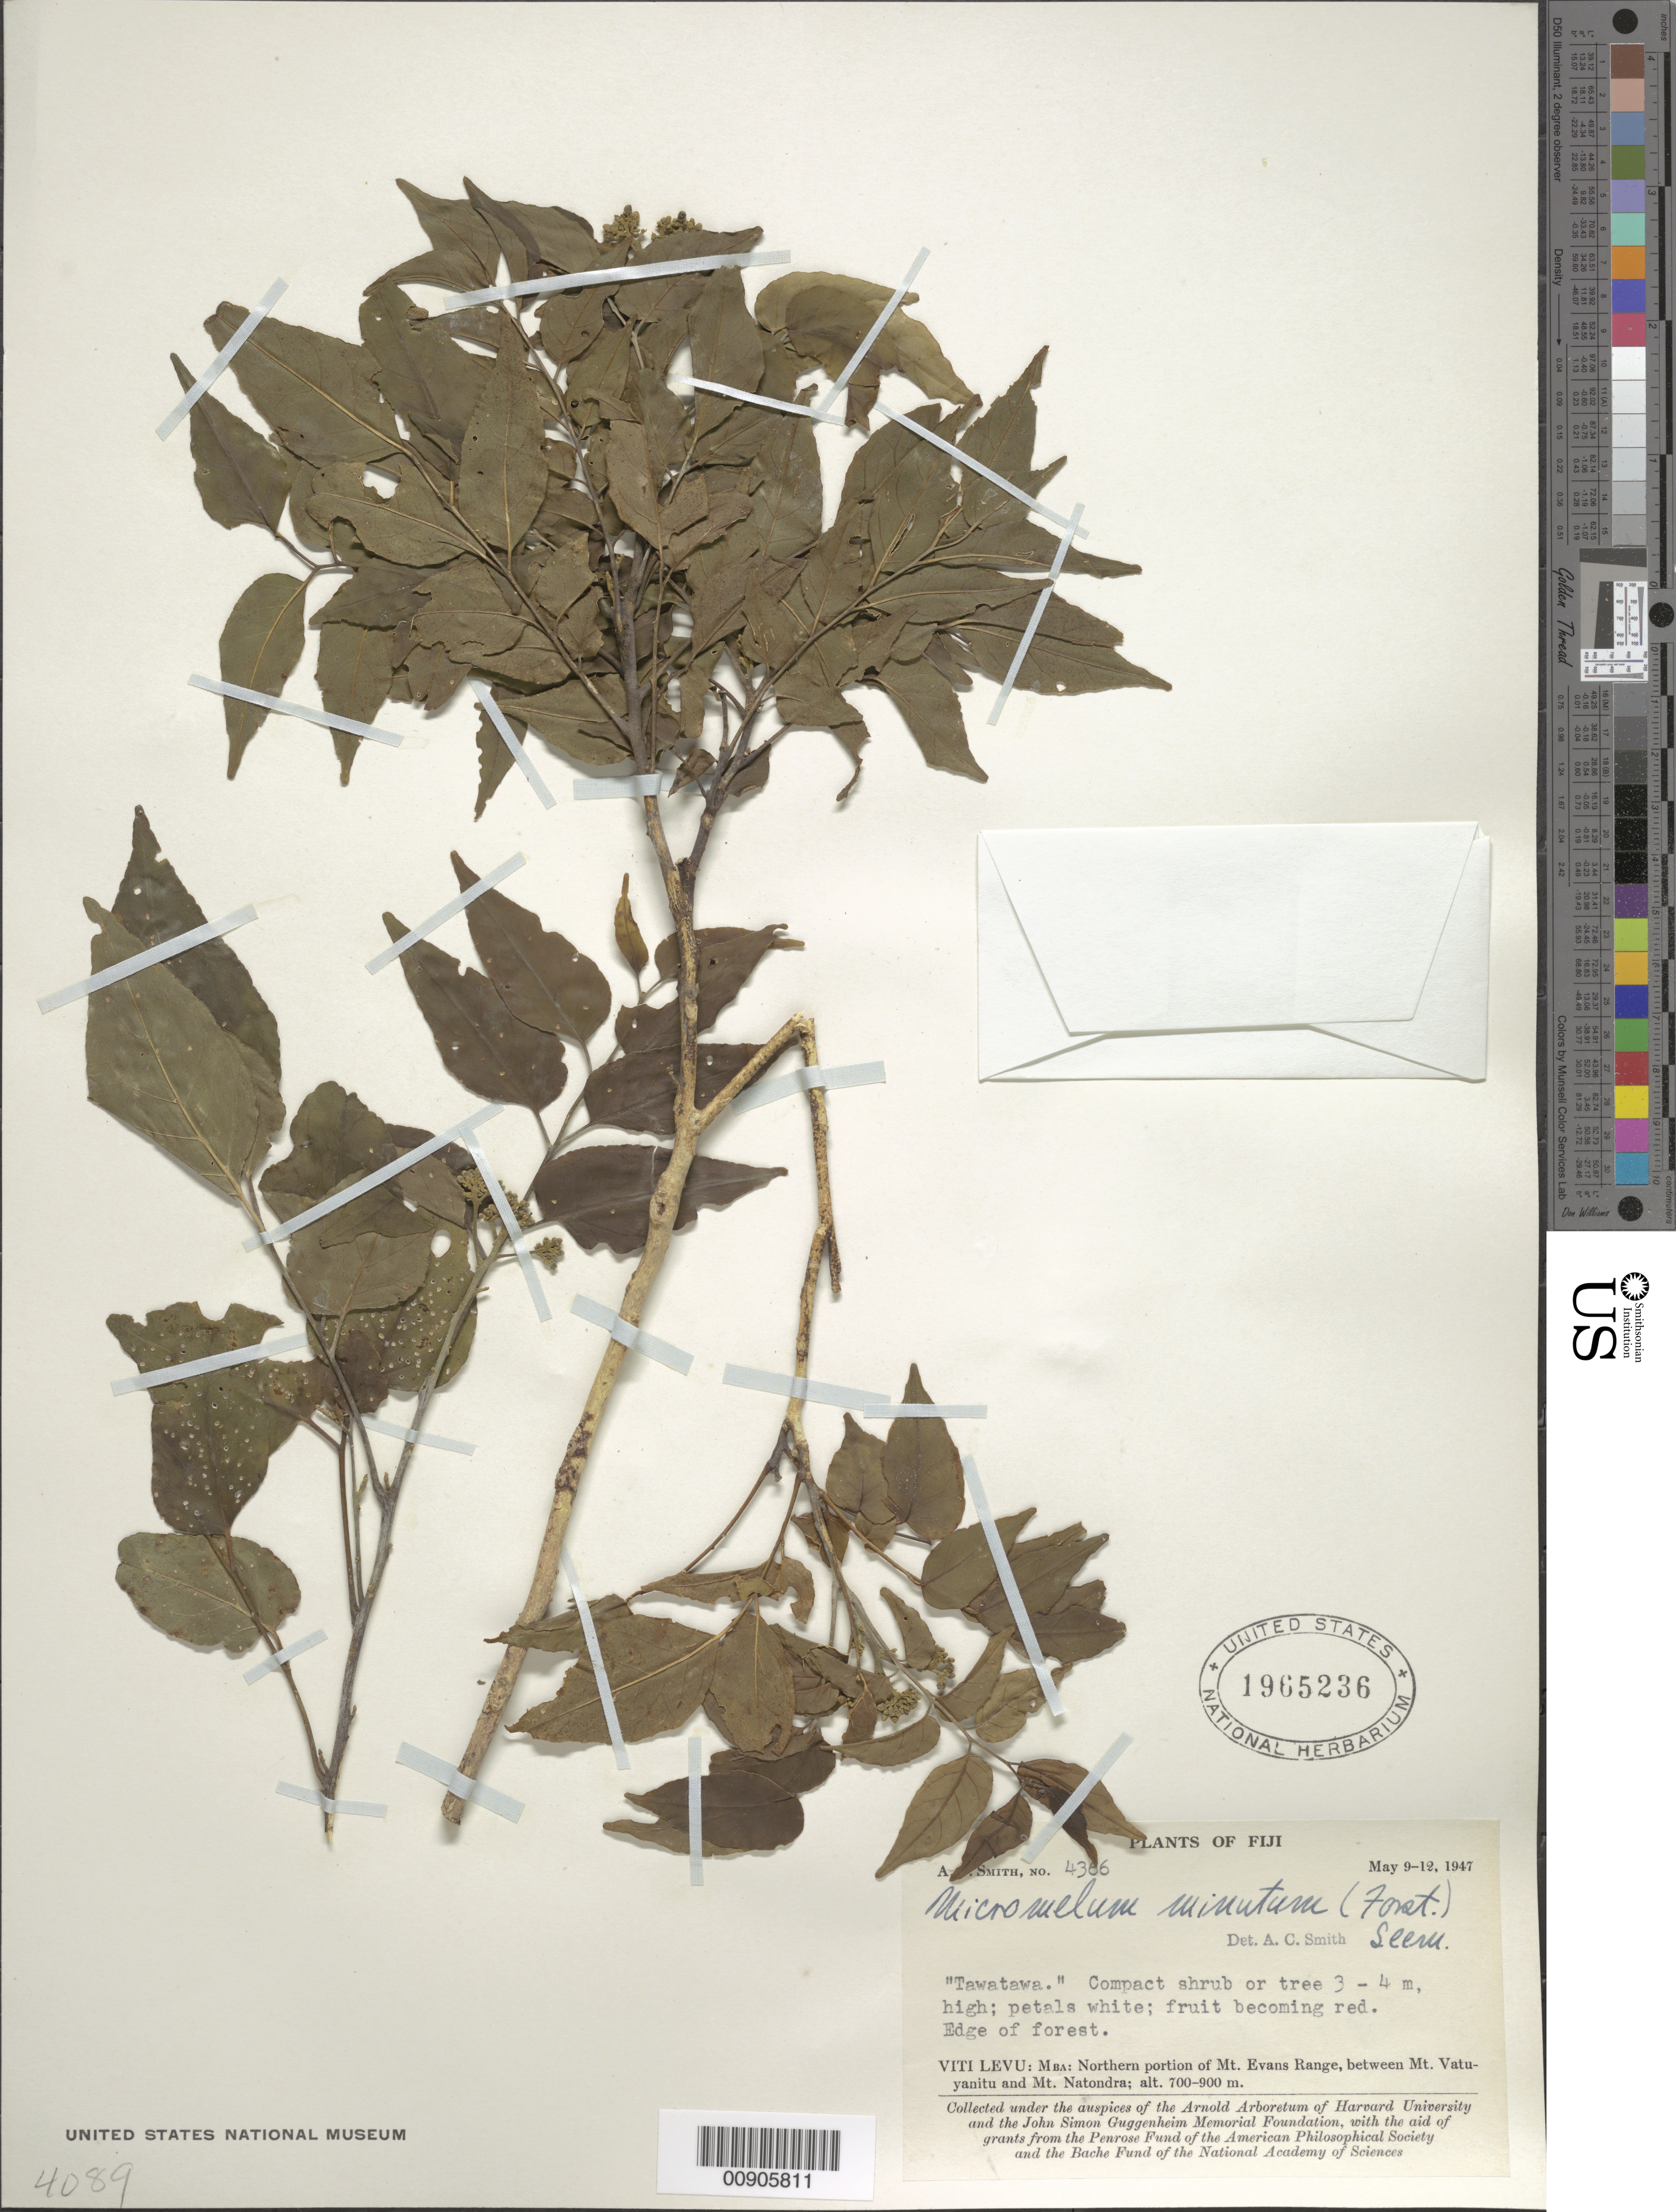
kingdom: Plantae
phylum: Tracheophyta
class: Magnoliopsida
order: Sapindales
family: Rutaceae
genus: Micromelum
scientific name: Micromelum minutum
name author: (G. Forst.) Wight & Arn.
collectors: C. A. Smith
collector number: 4366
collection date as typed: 09 May 1947 to 12 May 1947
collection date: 1947-05-09/1947-05-12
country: Fiji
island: Viti Levu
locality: Mba: Northern portion of Mt. Evans Range, between Mt. Vatayanitu and Mt. Natondra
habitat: edge of forest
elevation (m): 700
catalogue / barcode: US 1965236